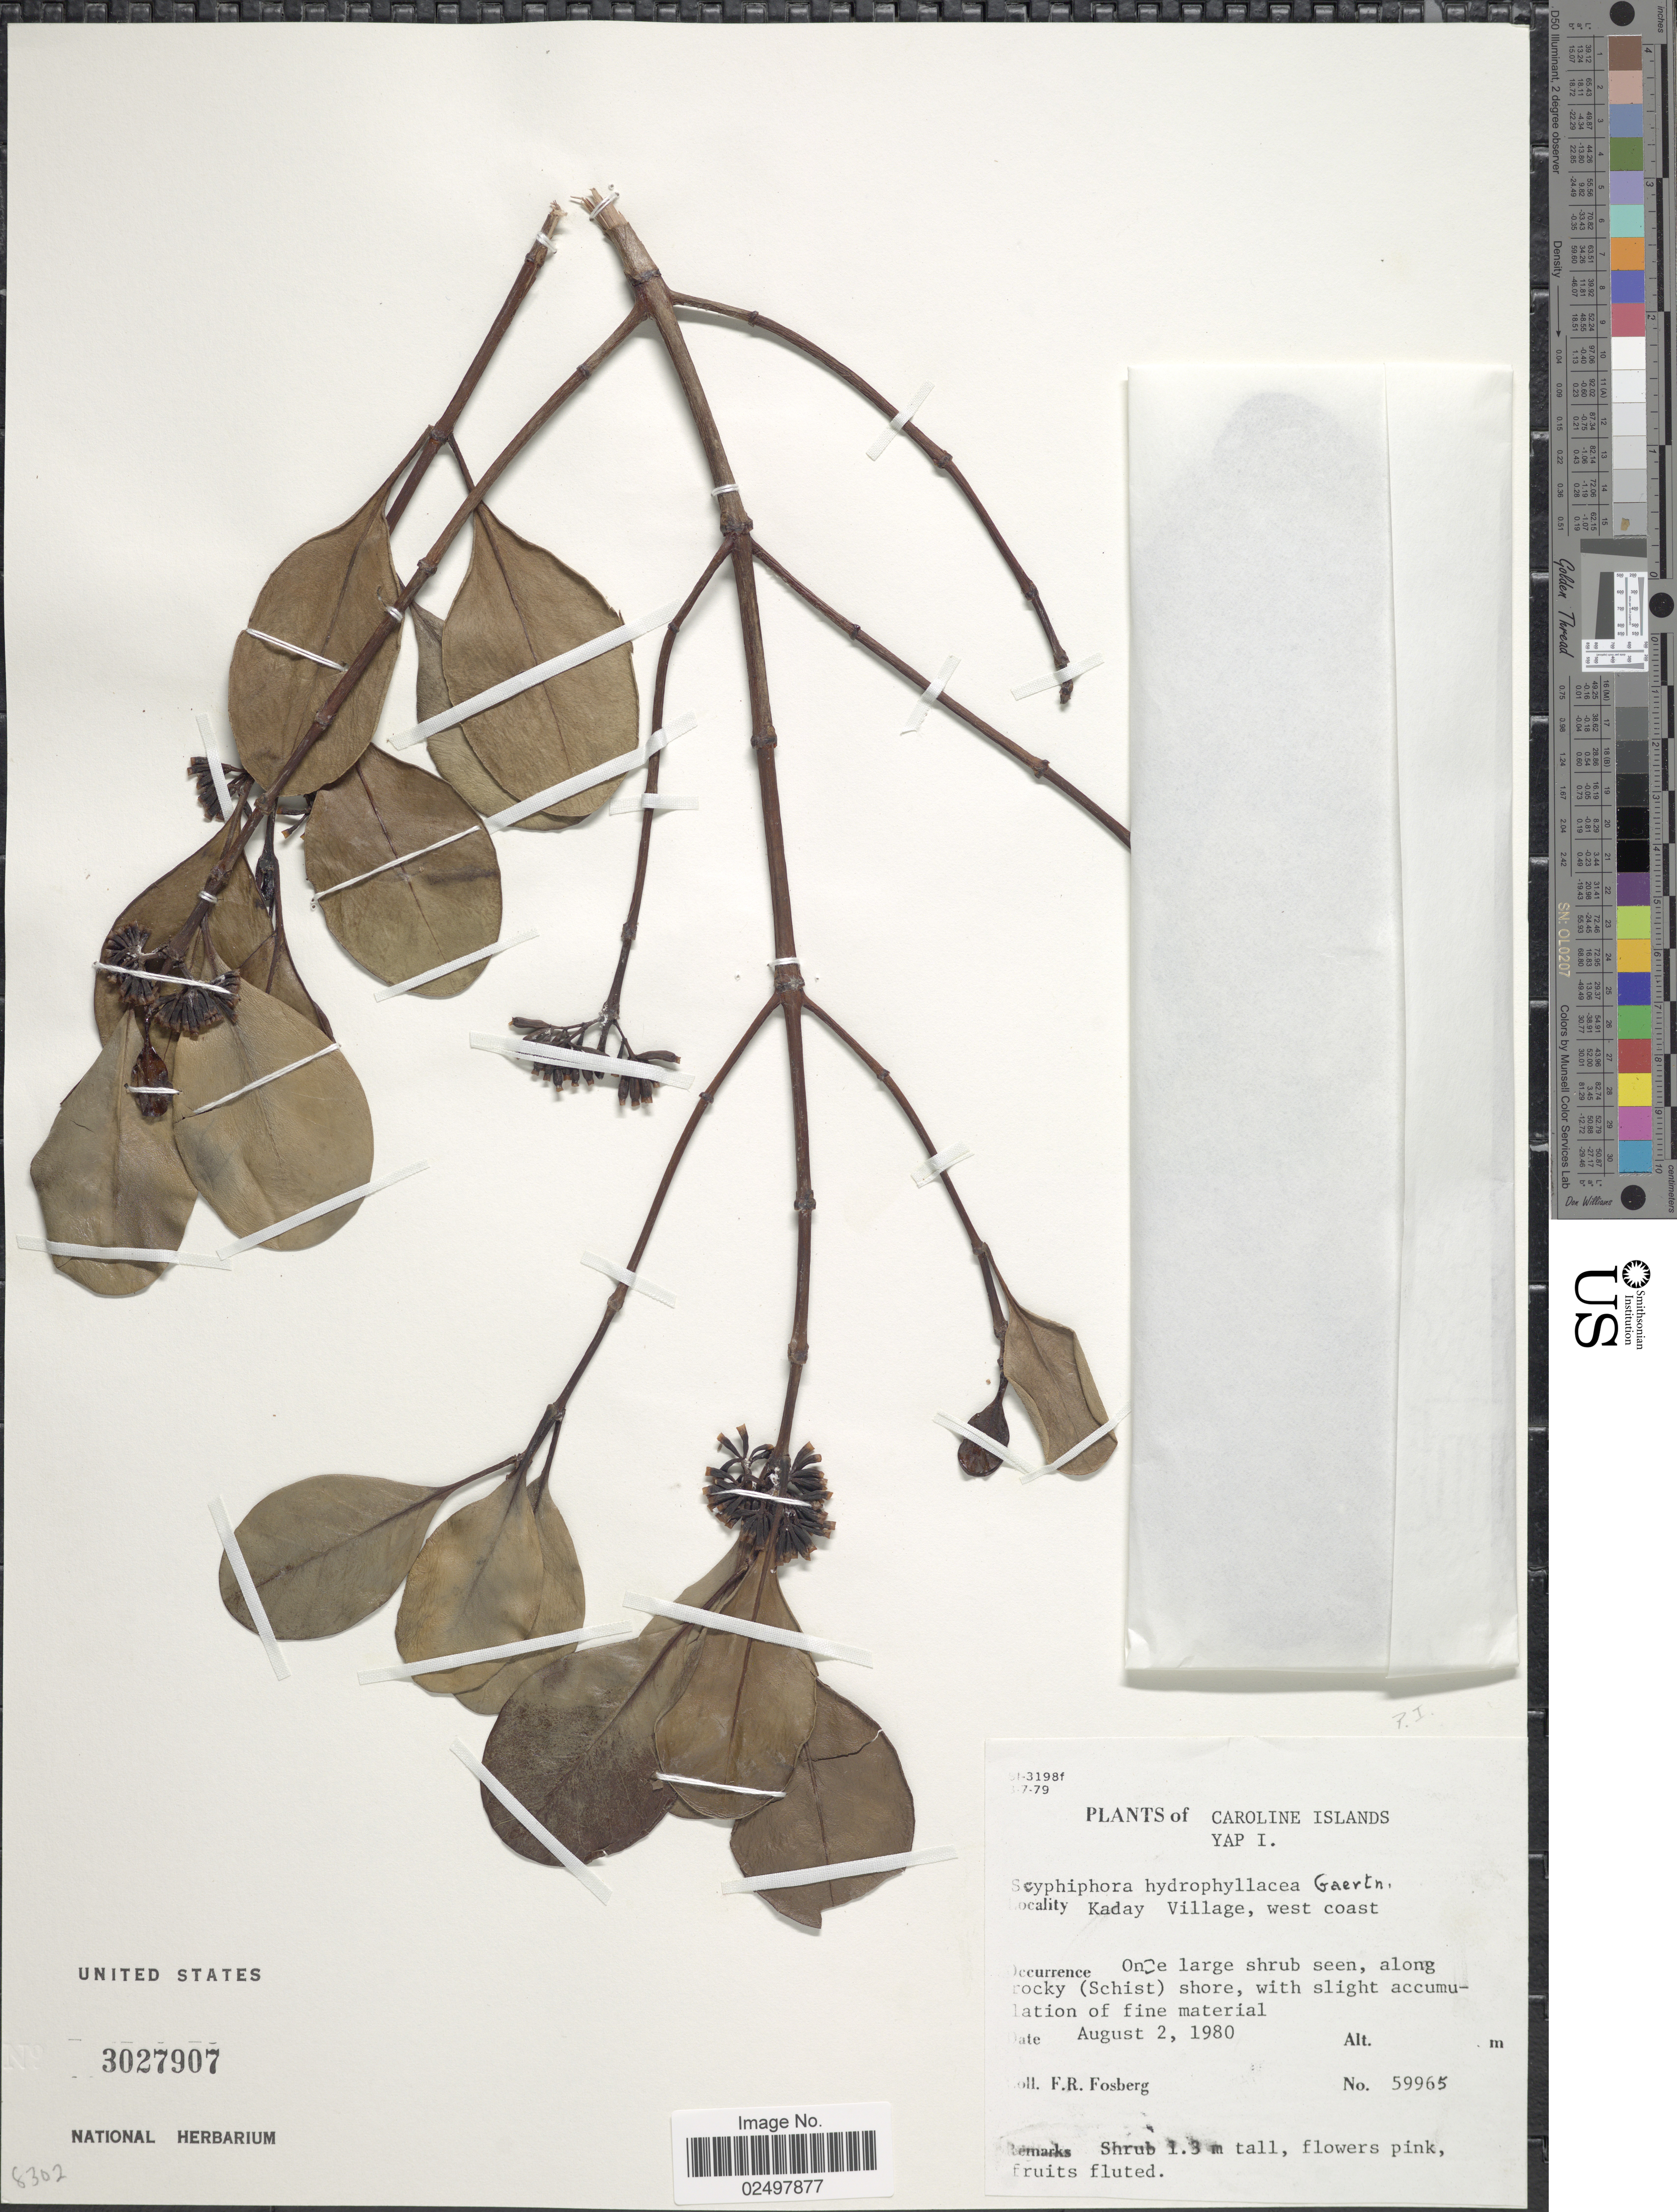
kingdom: Plantae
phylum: Tracheophyta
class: Magnoliopsida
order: Gentianales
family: Rubiaceae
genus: Scyphiphora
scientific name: Scyphiphora hydrophyllacea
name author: Gaertn.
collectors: F. R. Fosberg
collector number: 59965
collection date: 1980-08-02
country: Micronesia, Federated States of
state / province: Yap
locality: Caroline Islands, Yap I., Kaday Village, west coast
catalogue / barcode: US 3027907